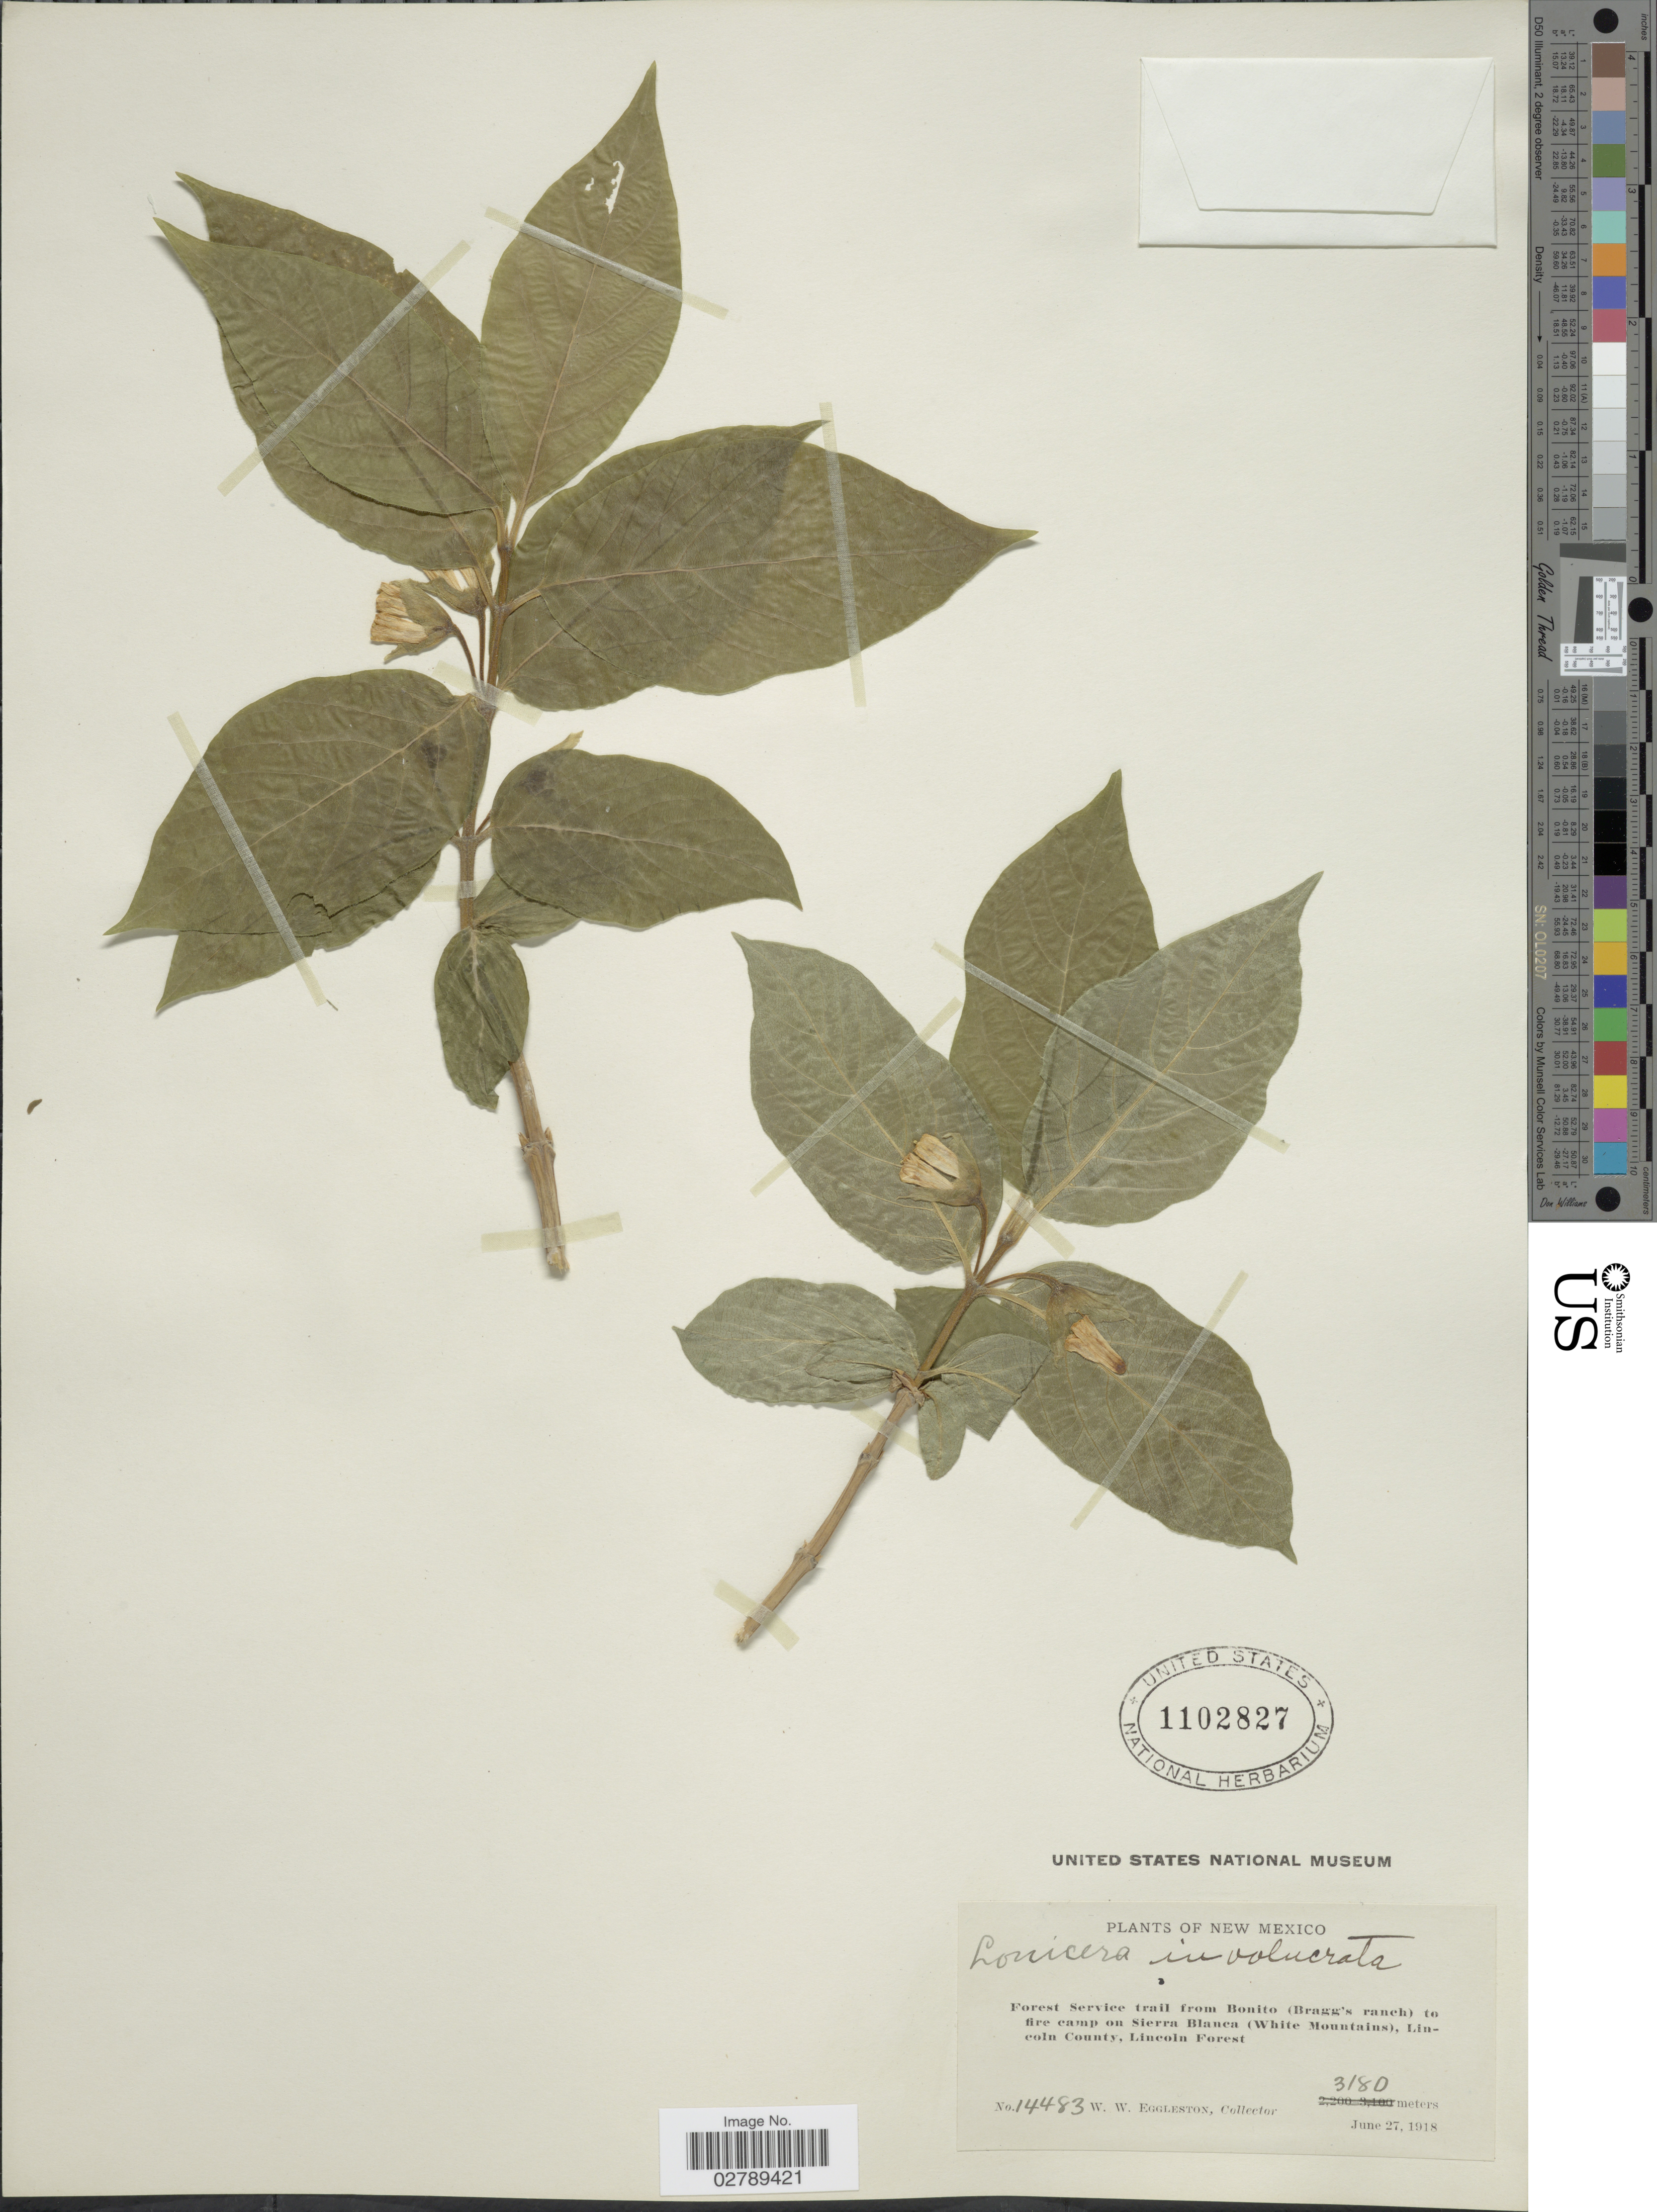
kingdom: Plantae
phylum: Tracheophyta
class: Magnoliopsida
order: Dipsacales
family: Caprifoliaceae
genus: Lonicera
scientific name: Lonicera involucrata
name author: (Richardson) Banks ex Spreng.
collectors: W. W. Eggleston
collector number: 14483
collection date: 1918-06-27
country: United States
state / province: New Mexico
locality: Forest Service trail from Bonito (Bragg's ranch) to fire camp on Sierra Blanca (White Mountains), Lincoln County, Lincoln Forest.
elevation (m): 3180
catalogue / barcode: US 1102827